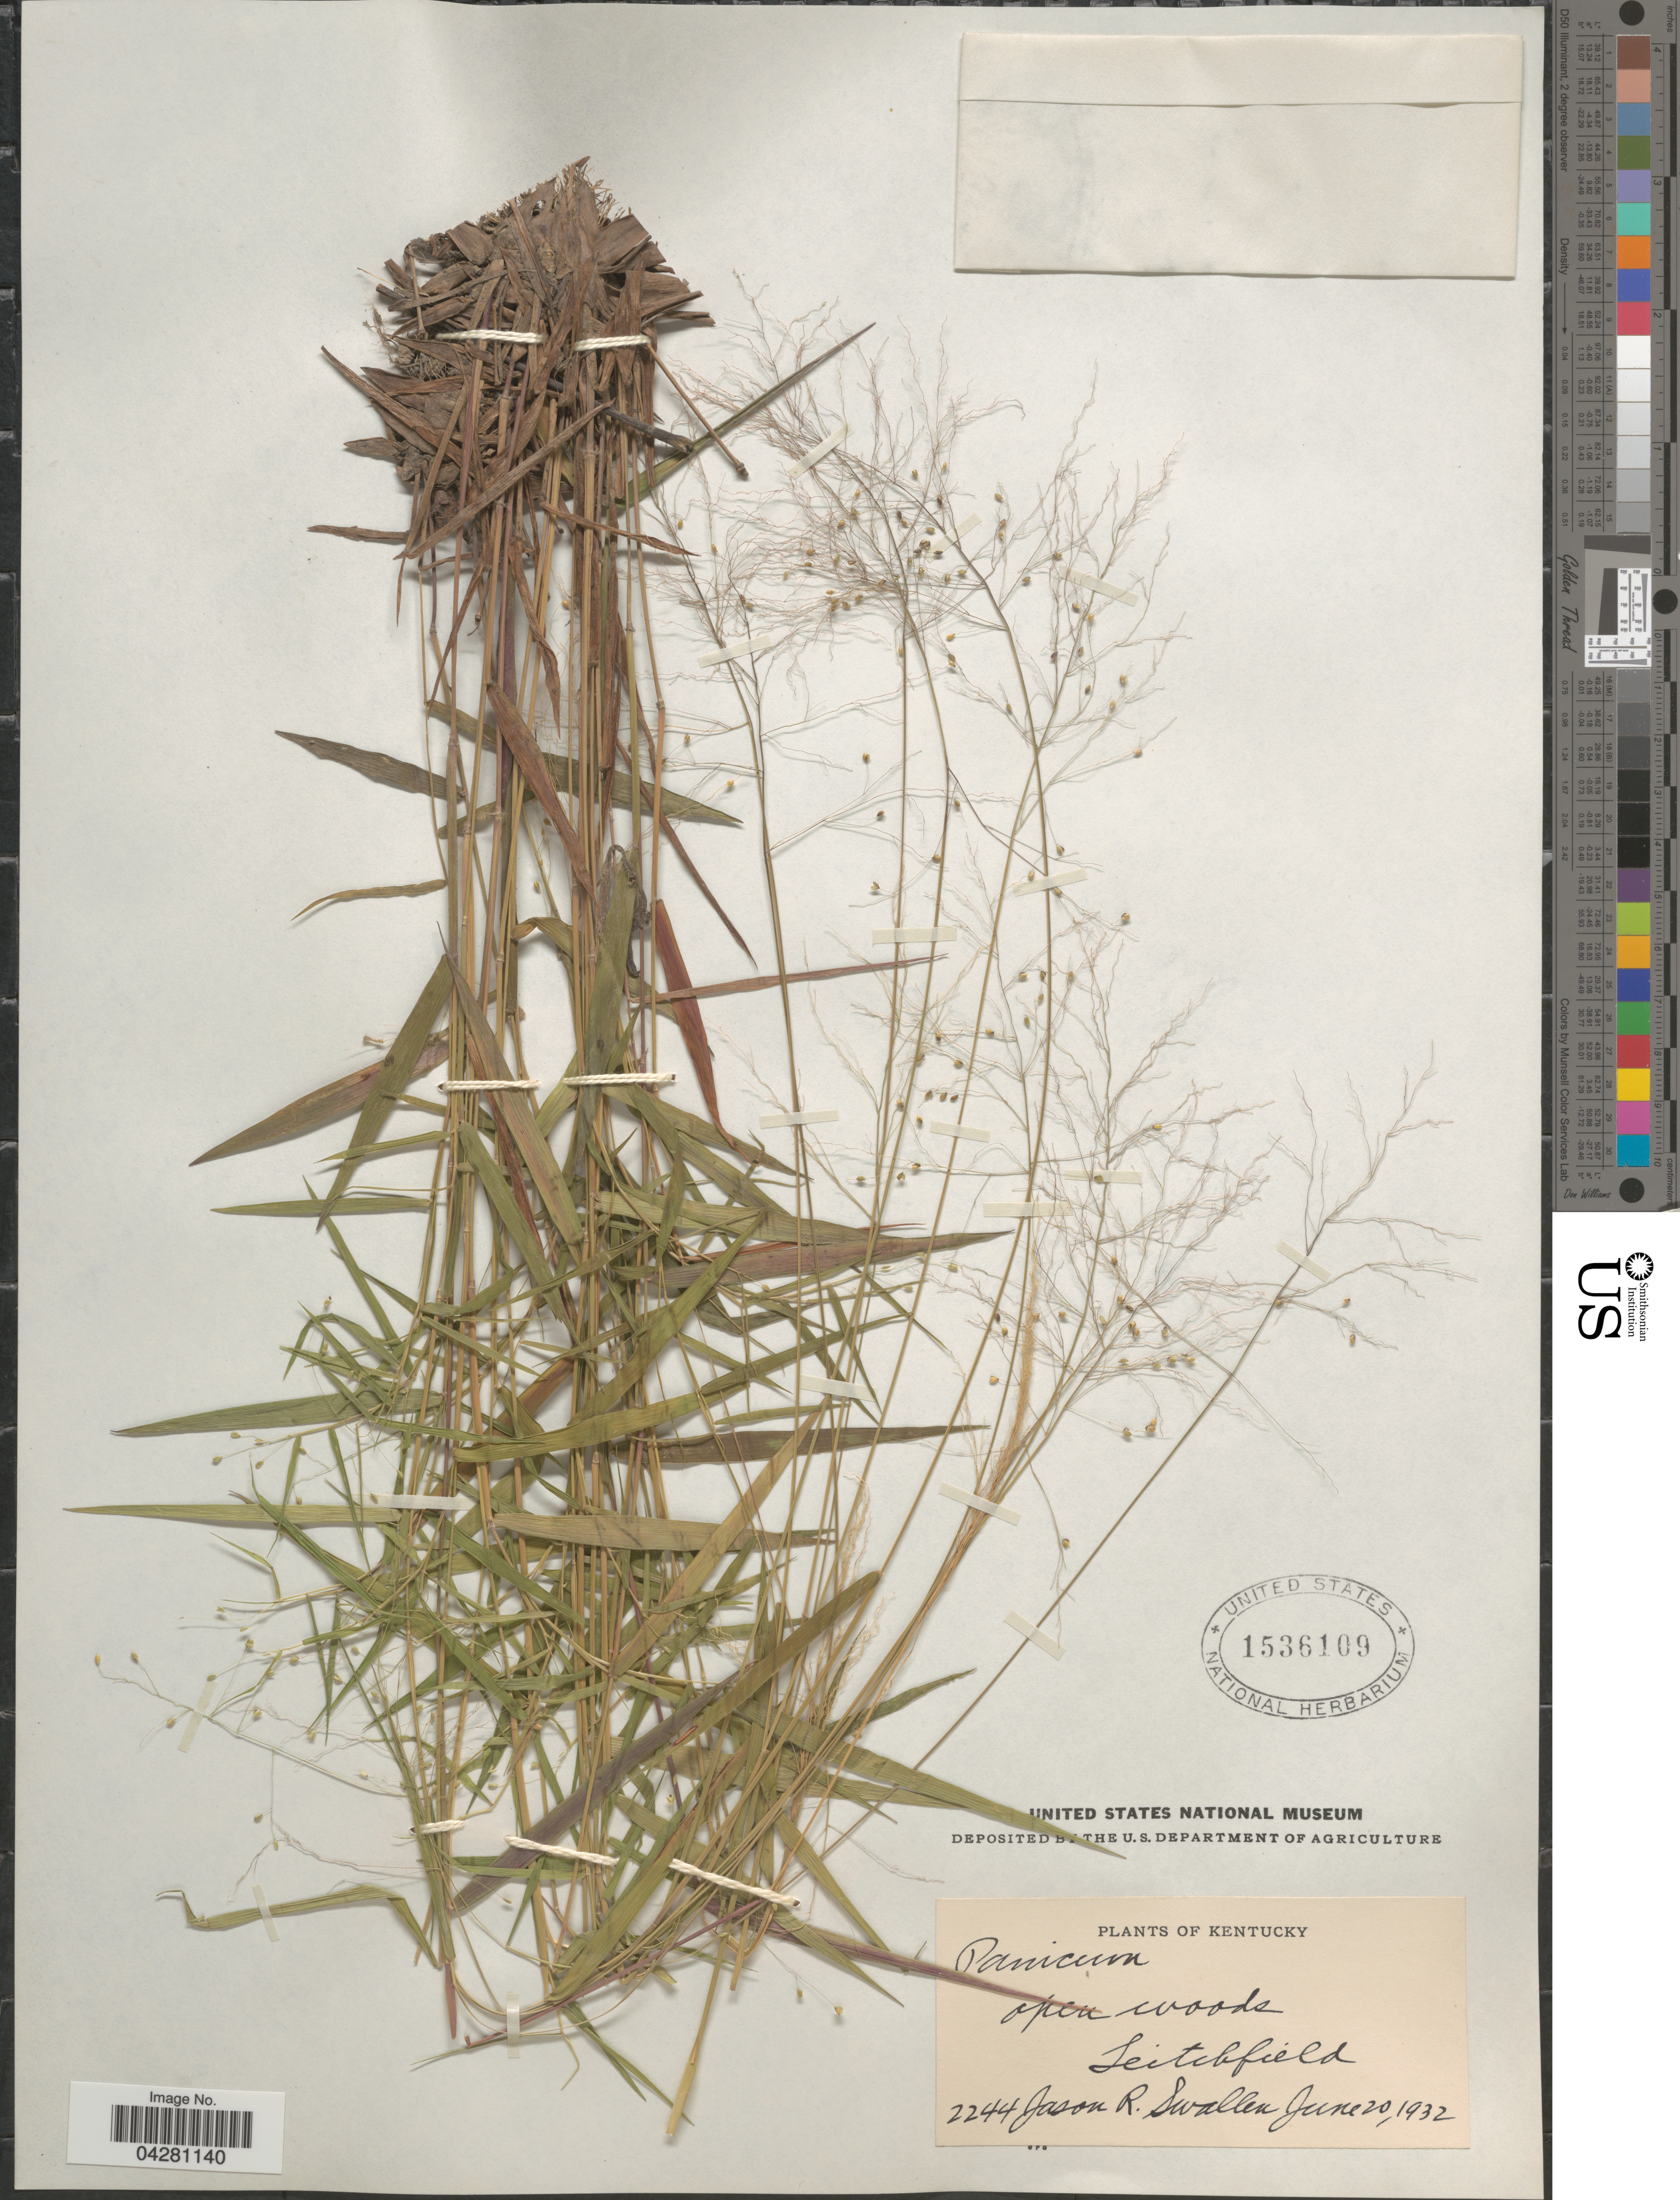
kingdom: Plantae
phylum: Tracheophyta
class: Liliopsida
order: Poales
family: Poaceae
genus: Dichanthelium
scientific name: Dichanthelium dichotomum var. dichotomum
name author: (L.) Gould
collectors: J. R. Swallen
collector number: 2244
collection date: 1932-06-20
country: United States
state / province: Kentucky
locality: Open woods Leitchfield.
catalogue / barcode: US 1536109